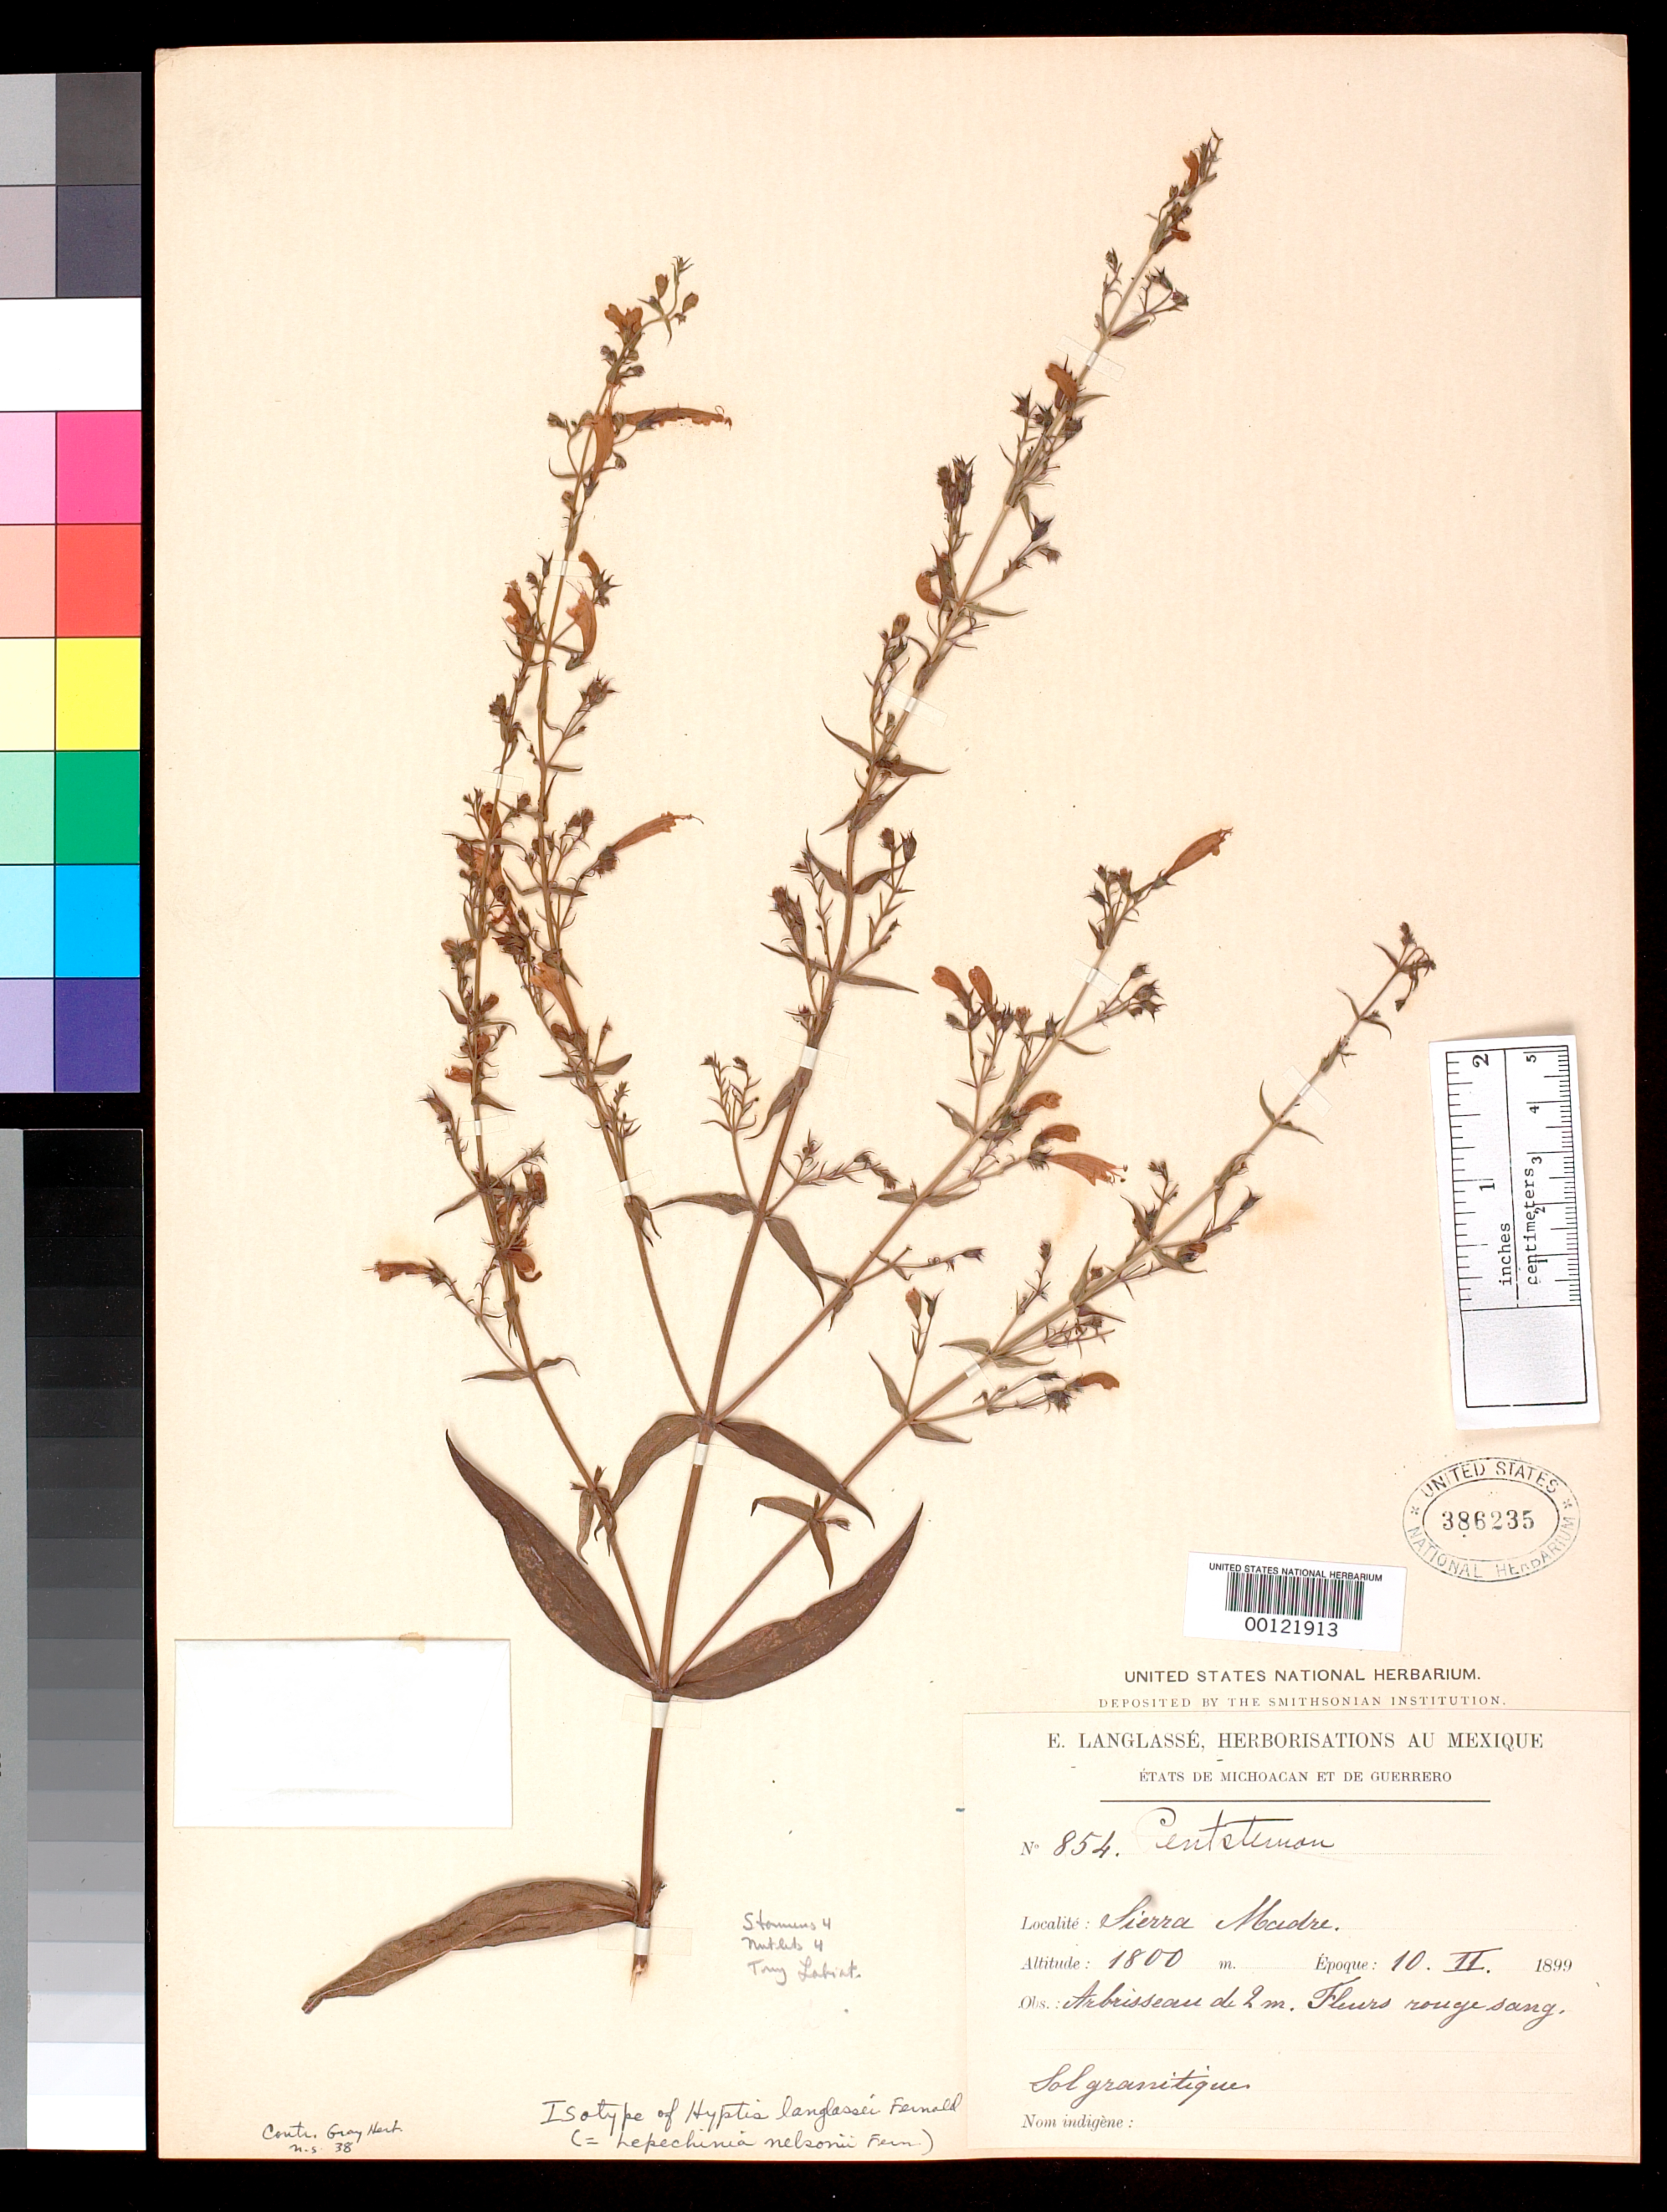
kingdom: Plantae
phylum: Tracheophyta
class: Magnoliopsida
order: Lamiales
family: Lamiaceae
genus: Hyptis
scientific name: Hyptis langlassei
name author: Fernald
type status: Isotype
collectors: E. Langlassé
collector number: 854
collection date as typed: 10 Feb 1899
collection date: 1899-02-10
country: Mexico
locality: Sierra Madre.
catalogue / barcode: US 386235